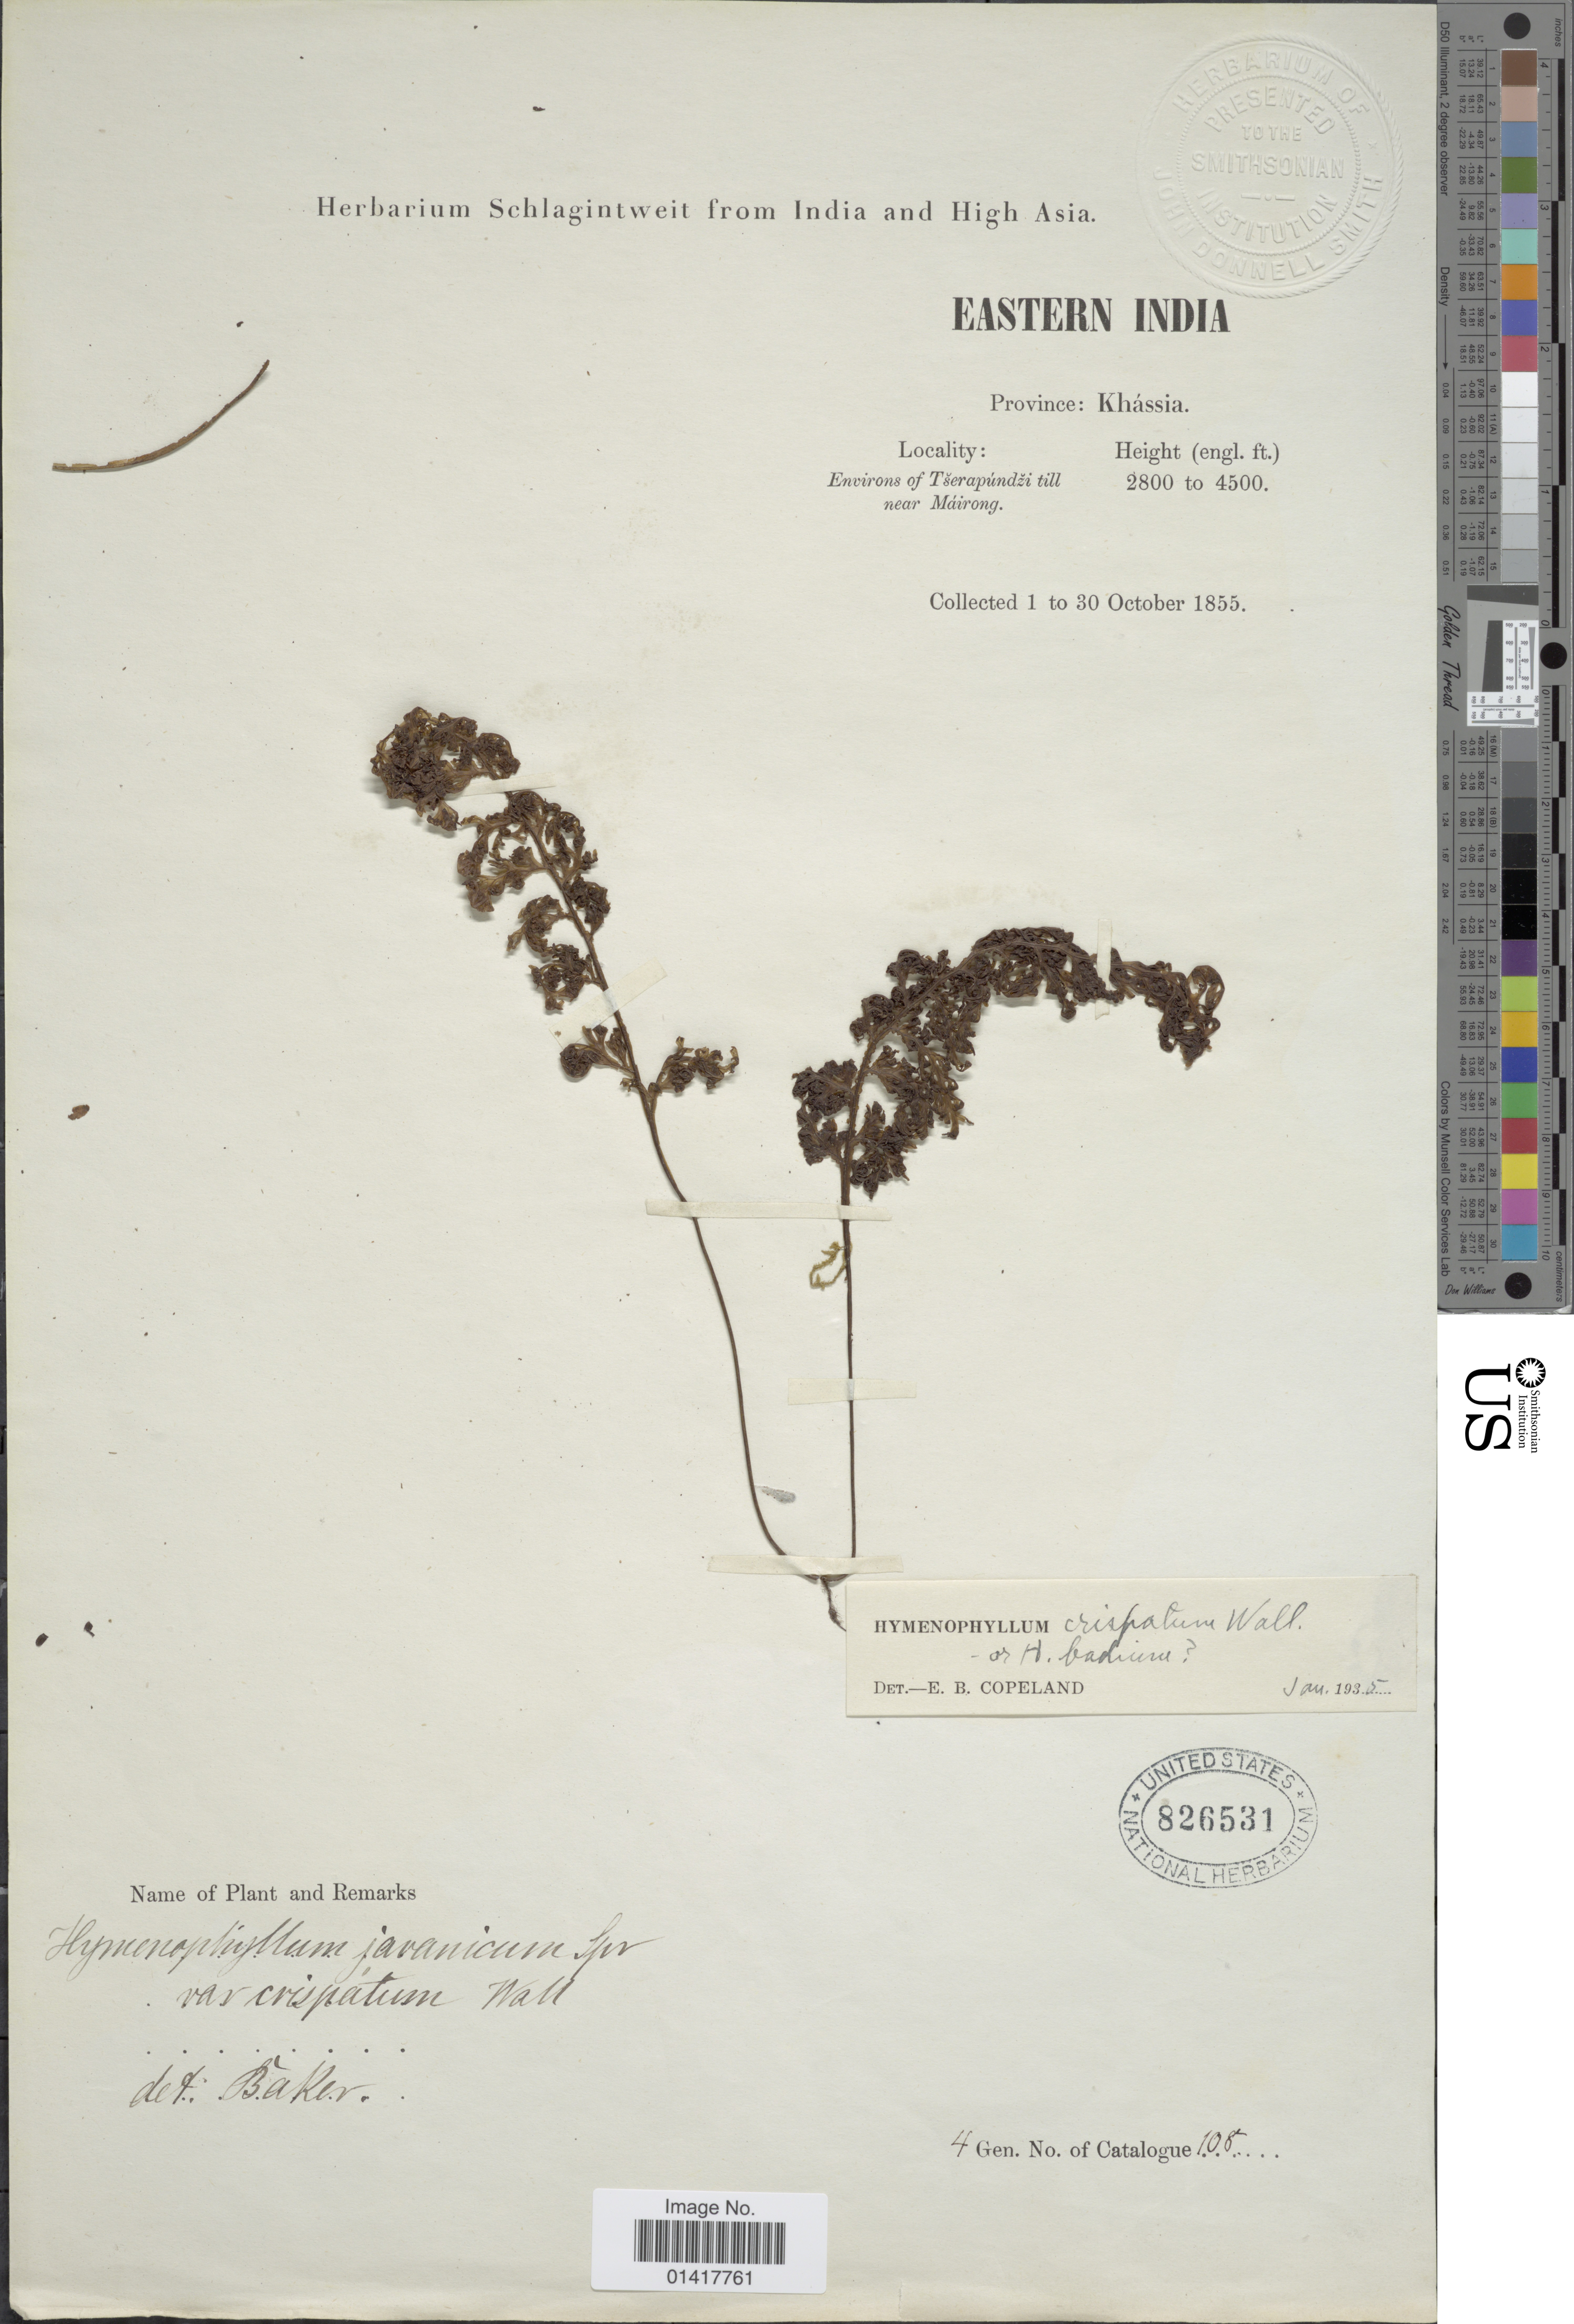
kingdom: Plantae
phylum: Tracheophyta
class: Polypodiopsida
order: Hymenophyllales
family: Hymenophyllaceae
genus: Hymenophyllum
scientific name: Hymenophyllum crispatum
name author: Wall. ex Hook. & Grev.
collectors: ex herb. Rosenstock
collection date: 1855-10-01/1855-10-30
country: India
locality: Province: Khassia. Environs of Tserapundzi till near Mairong. Eastern India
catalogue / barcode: US 826531